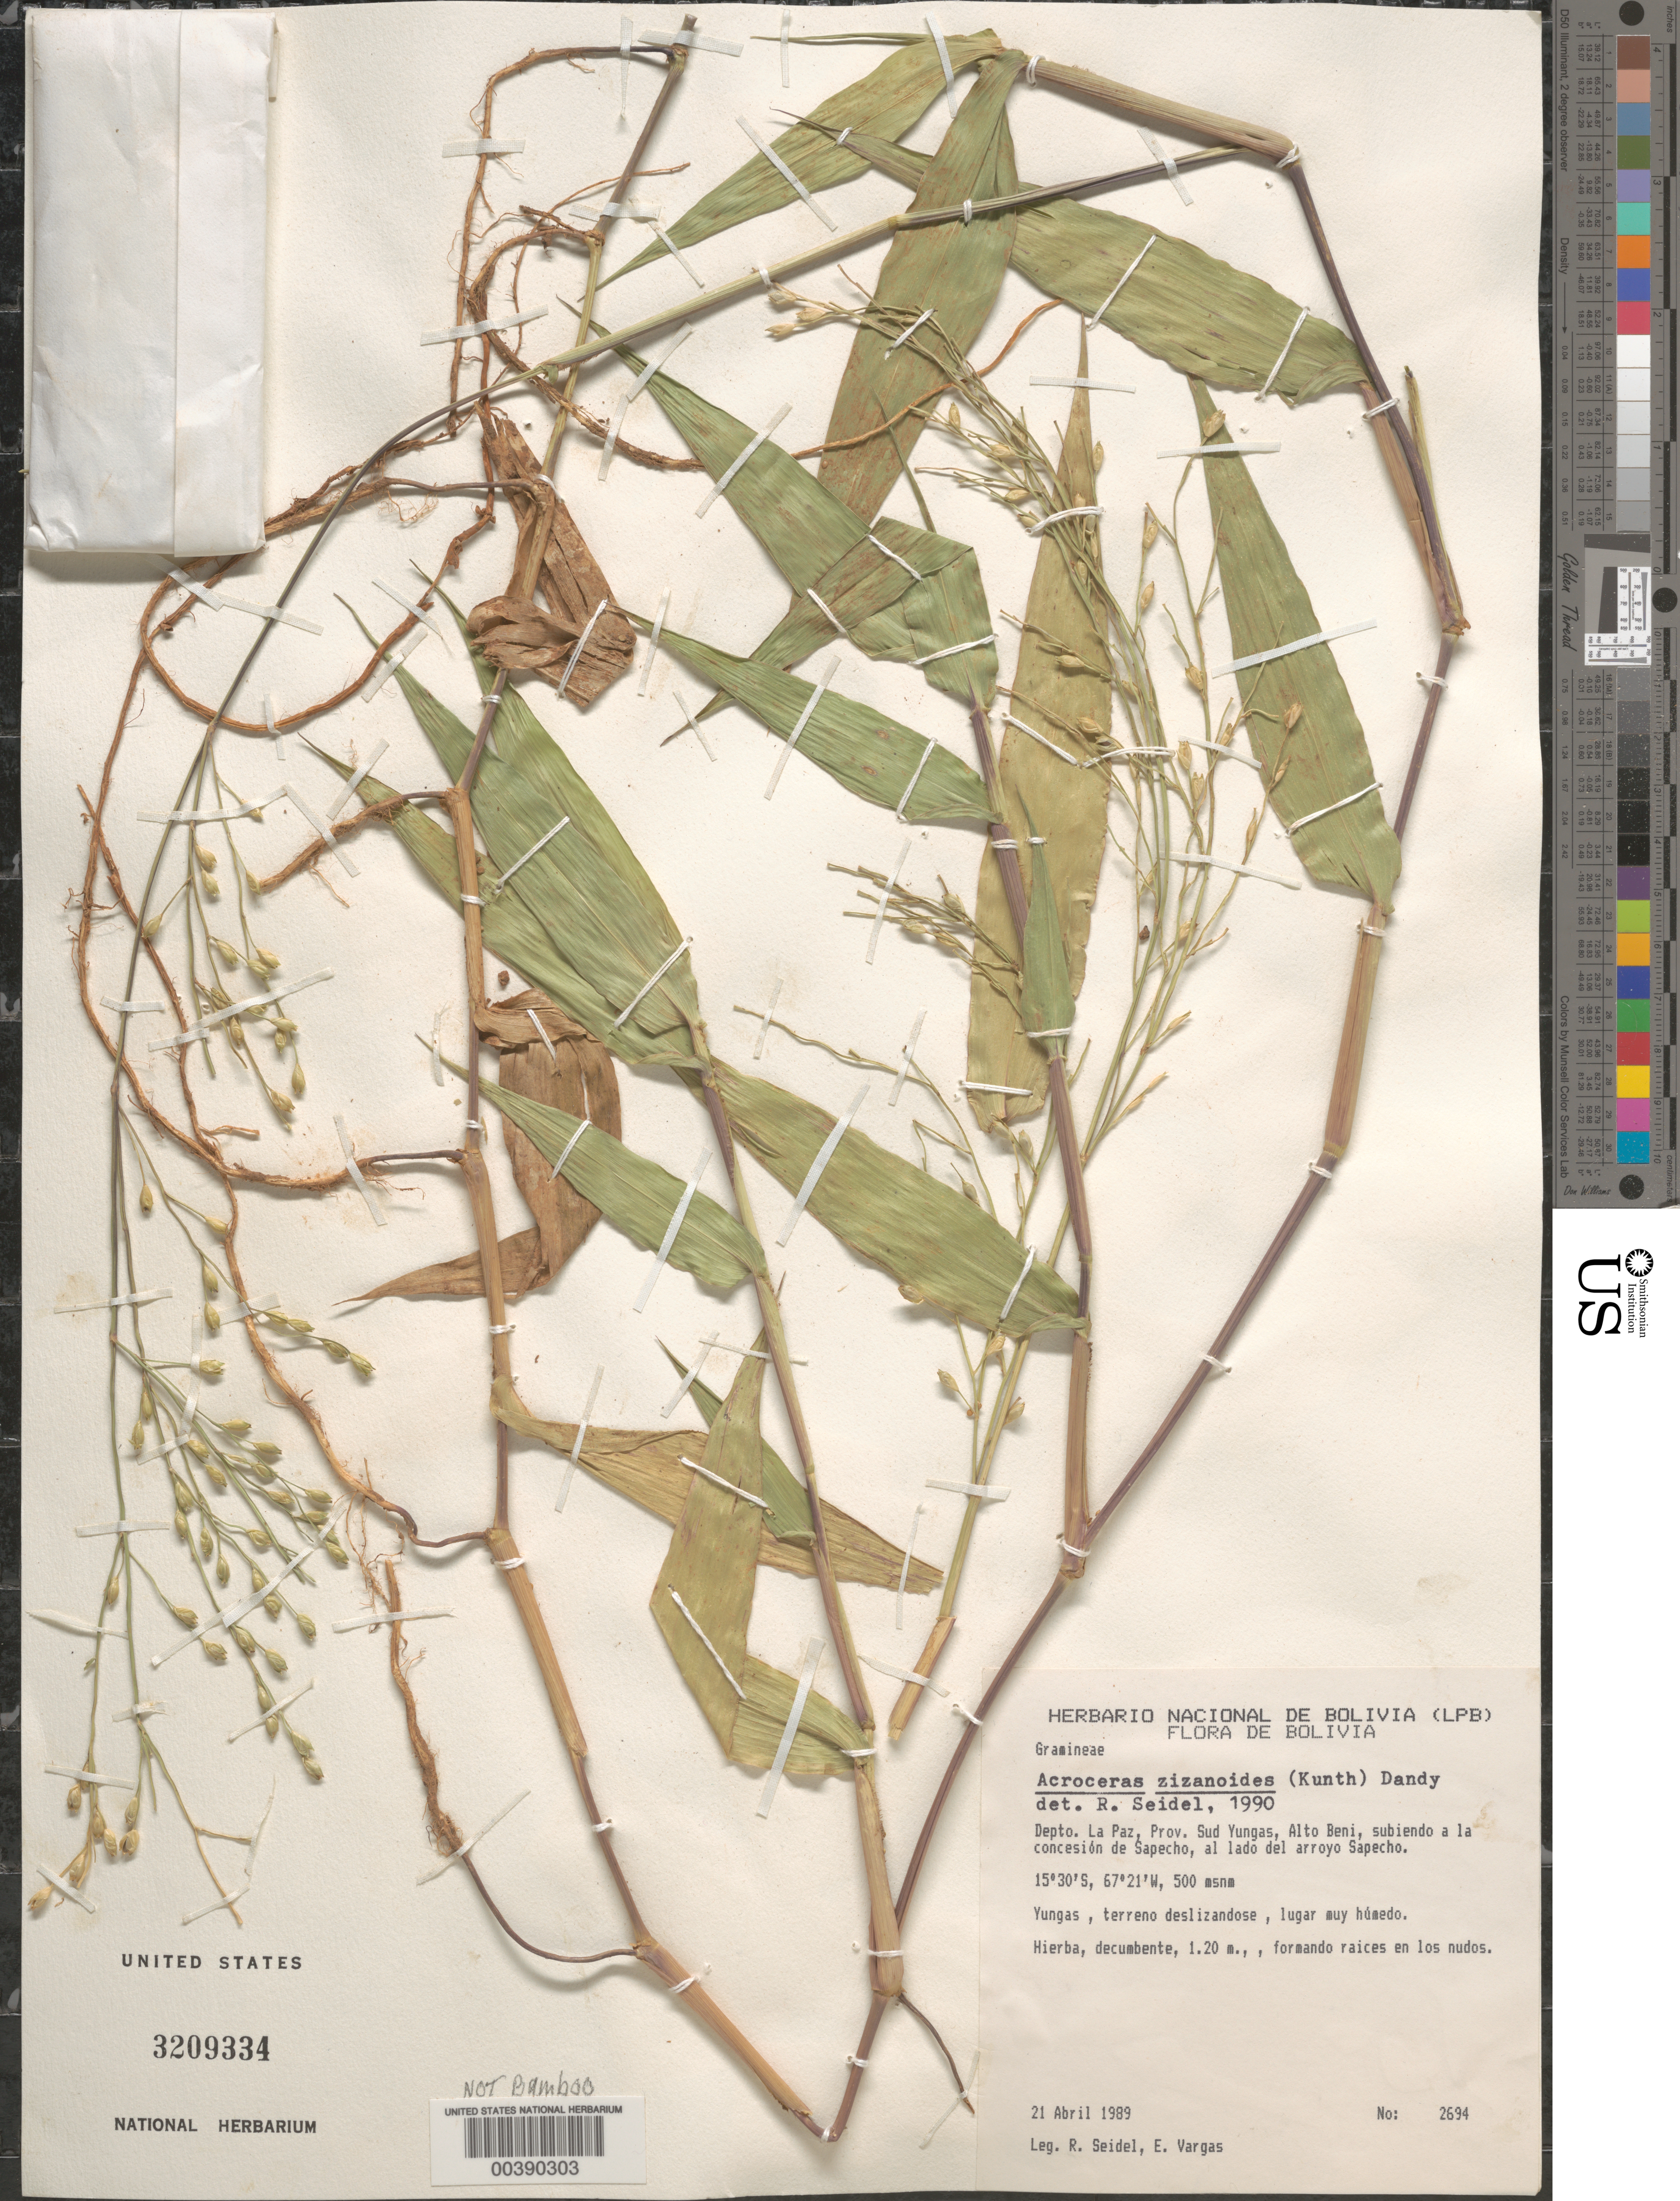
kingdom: Plantae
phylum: Tracheophyta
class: Liliopsida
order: Poales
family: Poaceae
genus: Acroceras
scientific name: Acroceras zizanioides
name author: (Kunth) Dandy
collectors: R. Siedel & E. Vargas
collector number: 2694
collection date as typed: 21 Apr 1989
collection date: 1989-04-21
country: Bolivia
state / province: La Paz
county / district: Sud Yungas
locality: Alto Beni, subiendo a la Consion de Sapecho, al Lado del Arroyo Sapecho; Yungas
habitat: Terreno deslizandose, lugar muy humedo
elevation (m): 500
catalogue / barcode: US 3209334